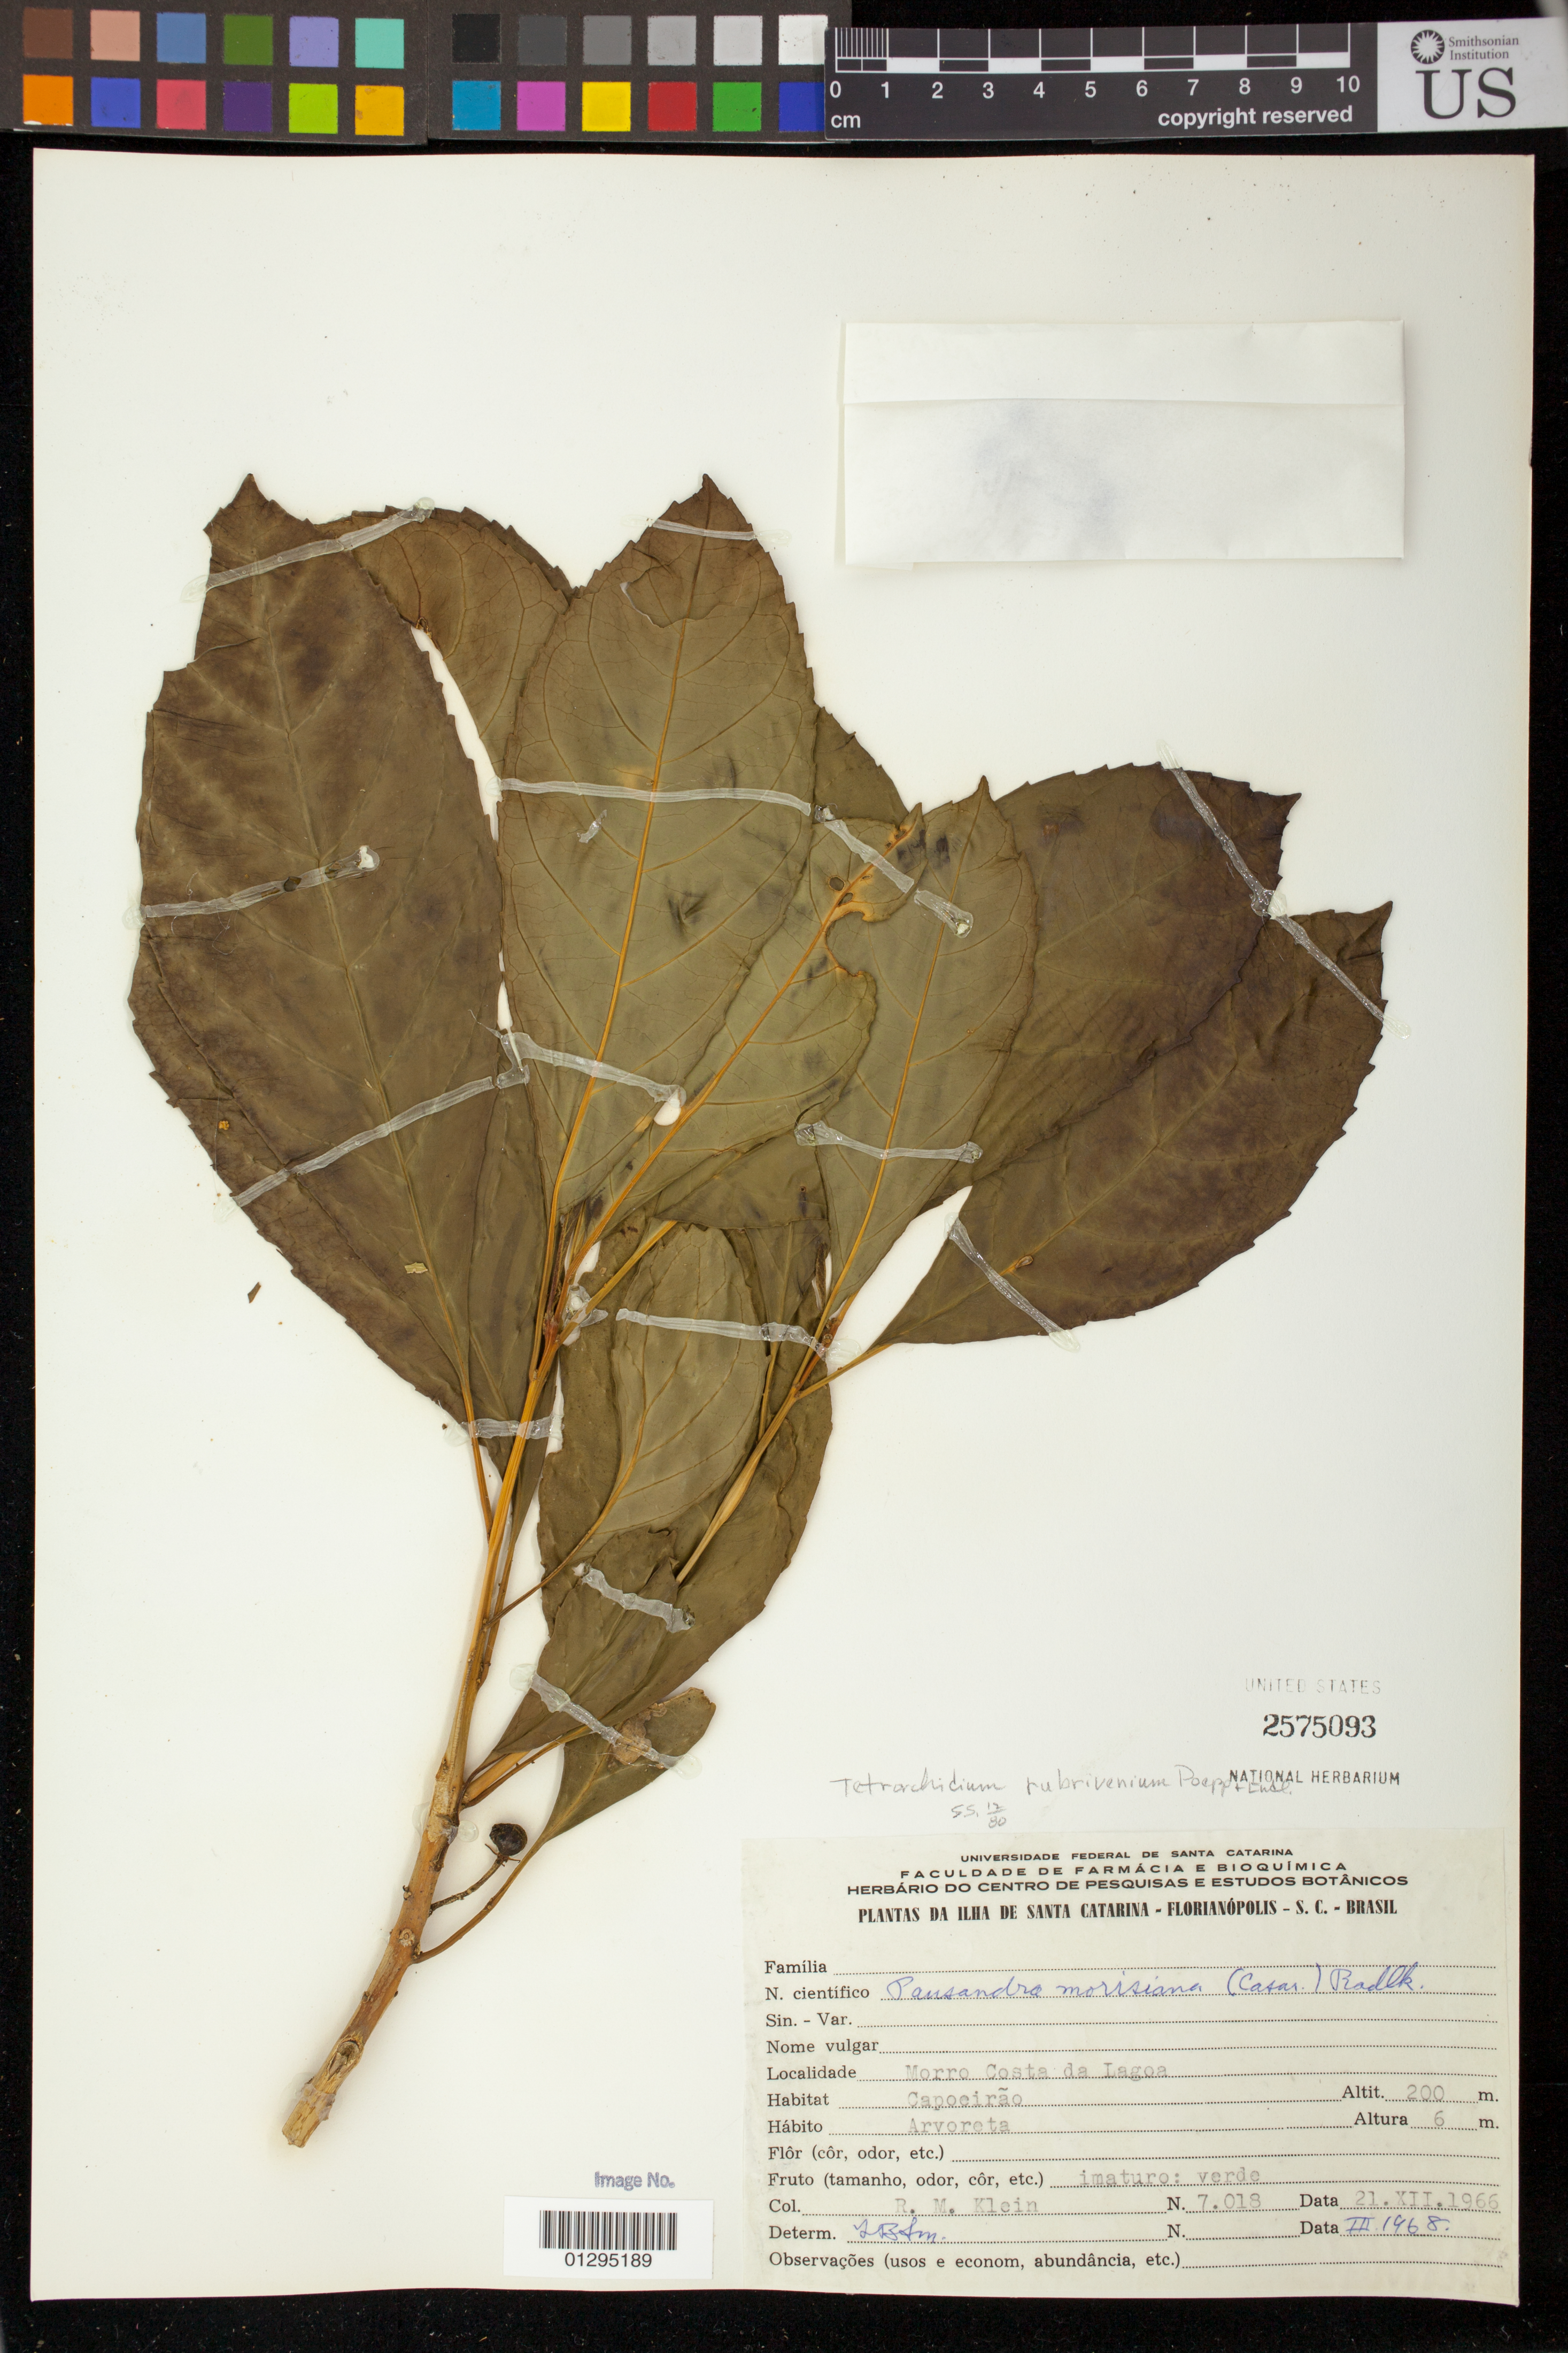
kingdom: Plantae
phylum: Tracheophyta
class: Magnoliopsida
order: Malpighiales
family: Euphorbiaceae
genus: Tetrorchidium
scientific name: Tetrorchidium rubrivenium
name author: Poepp.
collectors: R. M. Klein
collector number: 7018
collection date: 1966-12-21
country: Brazil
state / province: Santa Catarina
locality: Morro Costa de Lagoa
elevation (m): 200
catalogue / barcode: US 2575093